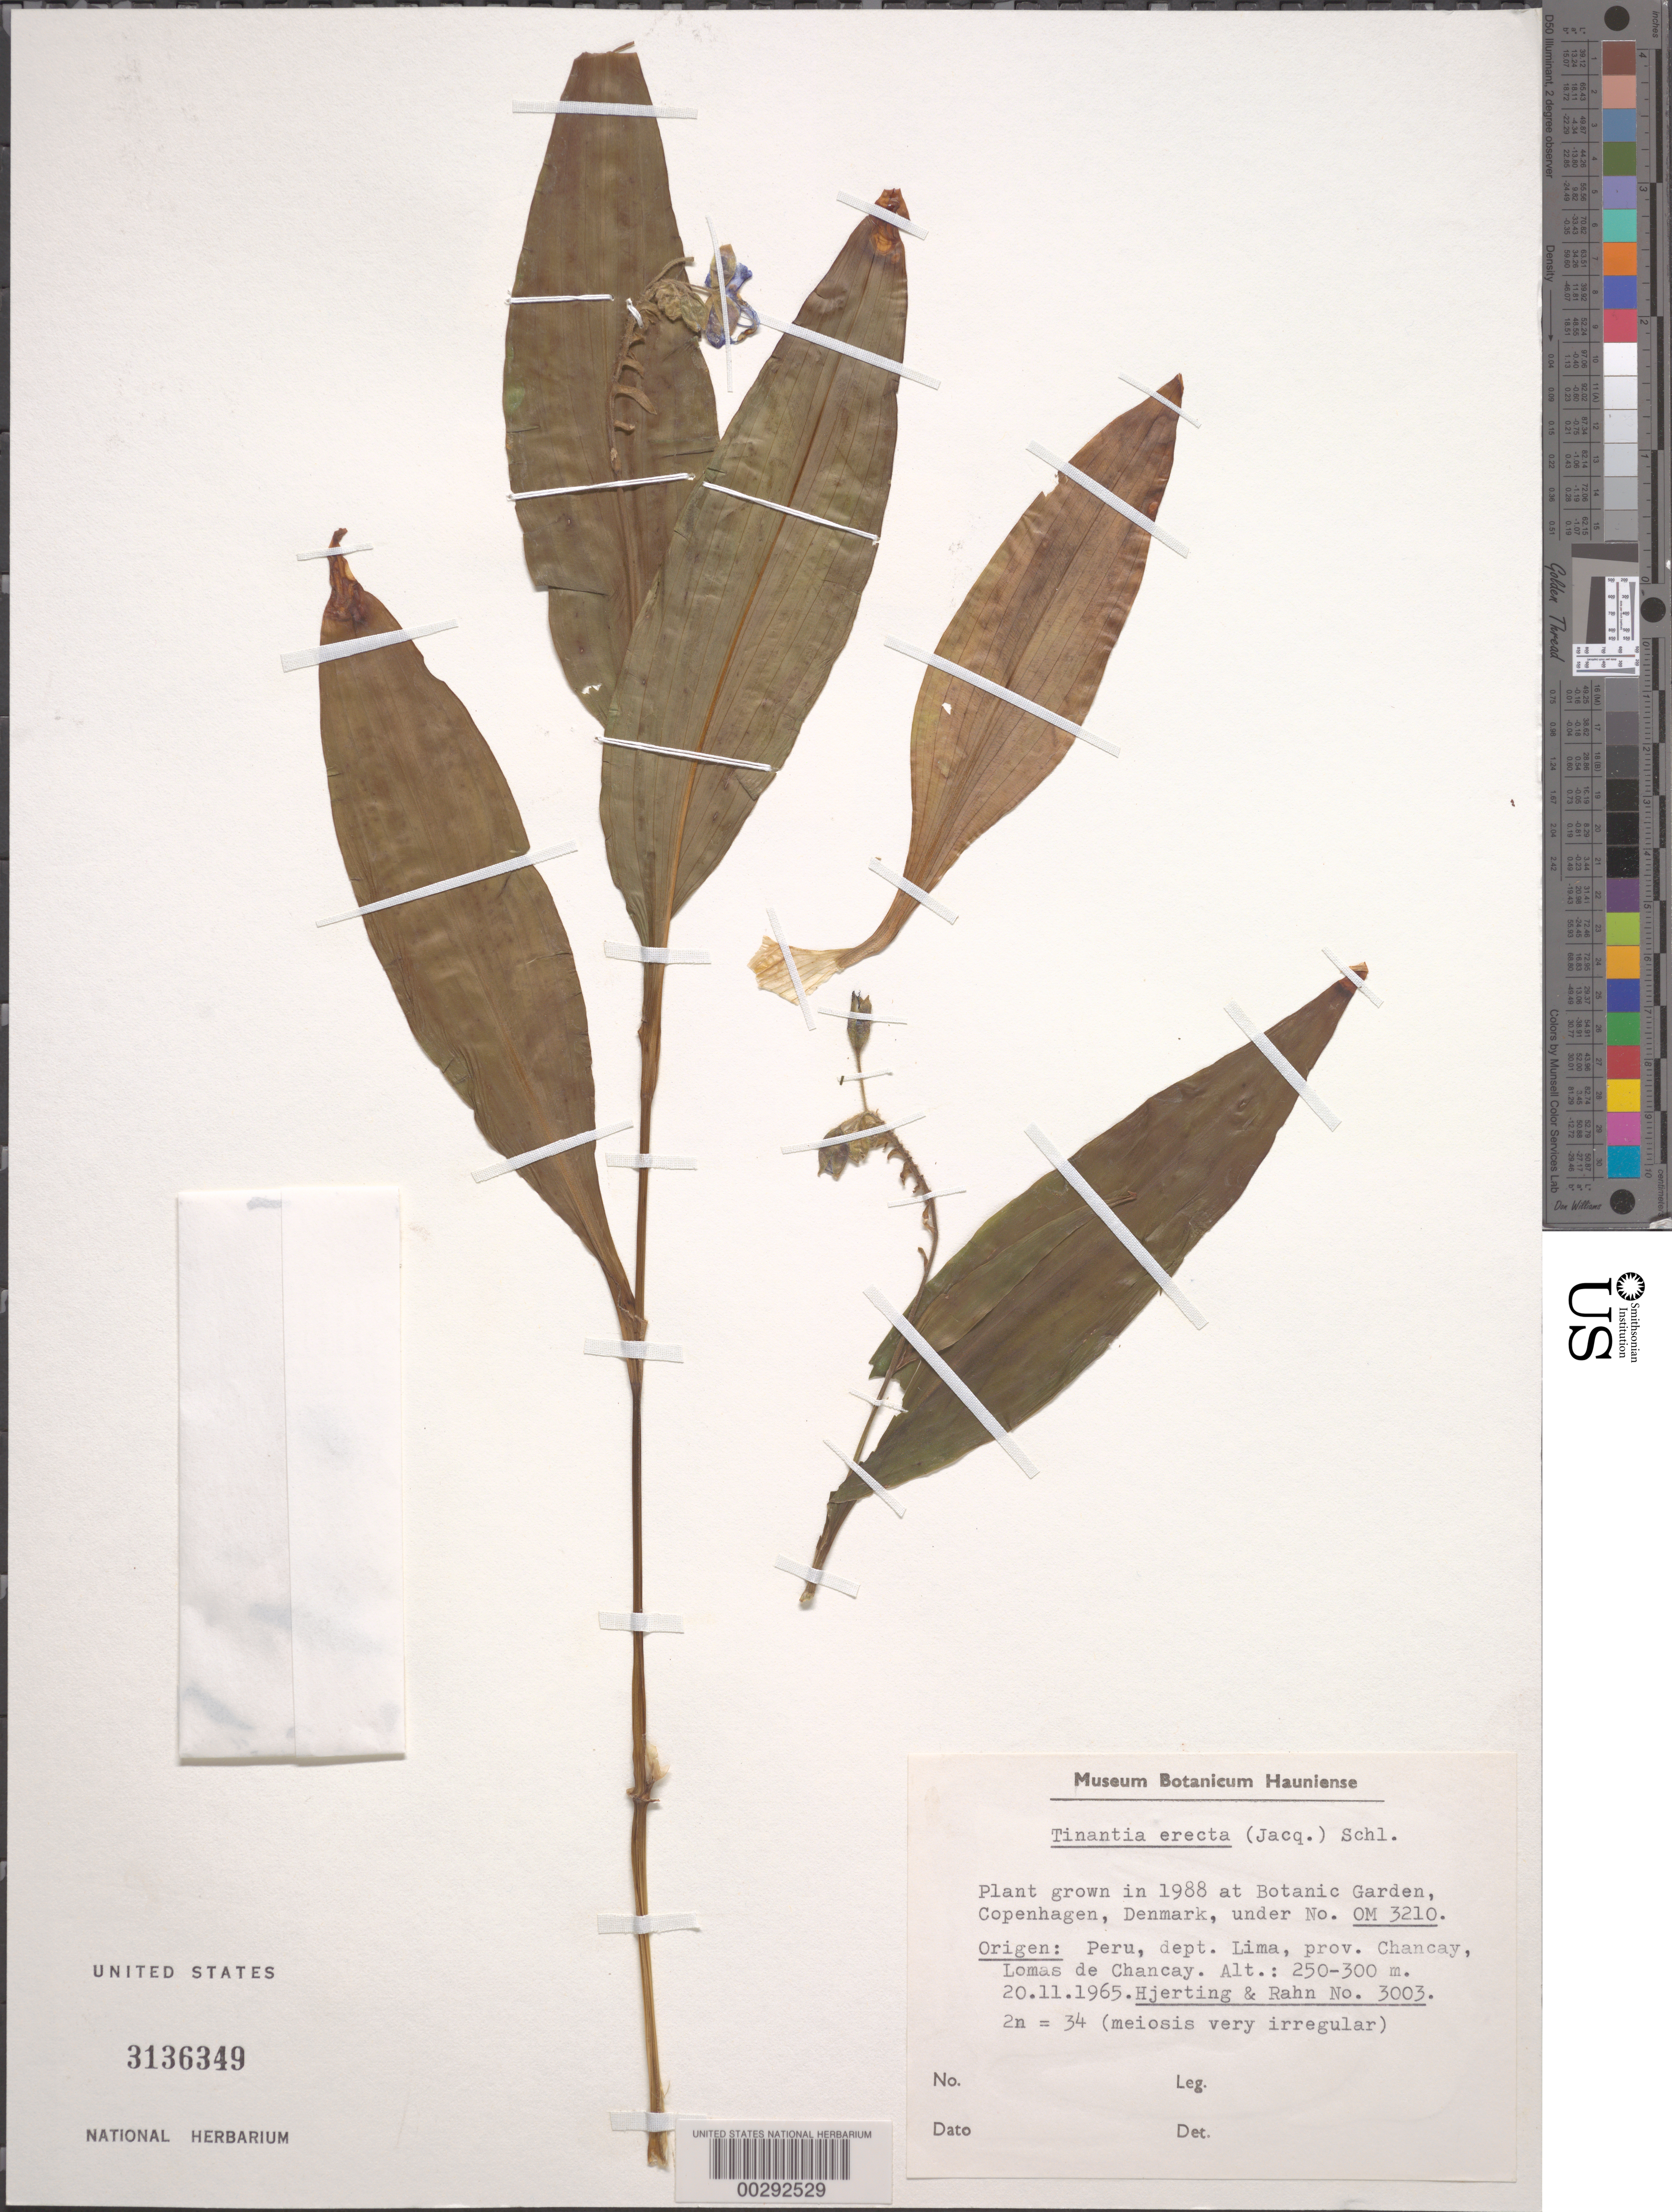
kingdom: Plantae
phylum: Tracheophyta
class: Liliopsida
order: Commelinales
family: Commelinaceae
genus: Tinantia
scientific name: Tinantia erecta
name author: (Jacq.) Fenzl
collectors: J. P. Hjerting & K. Rahn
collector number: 3003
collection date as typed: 20 Nov 1965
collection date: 1965-11-20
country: Peru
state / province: Lima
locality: Chancay dist., lomas de chancay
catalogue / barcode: US 3136349